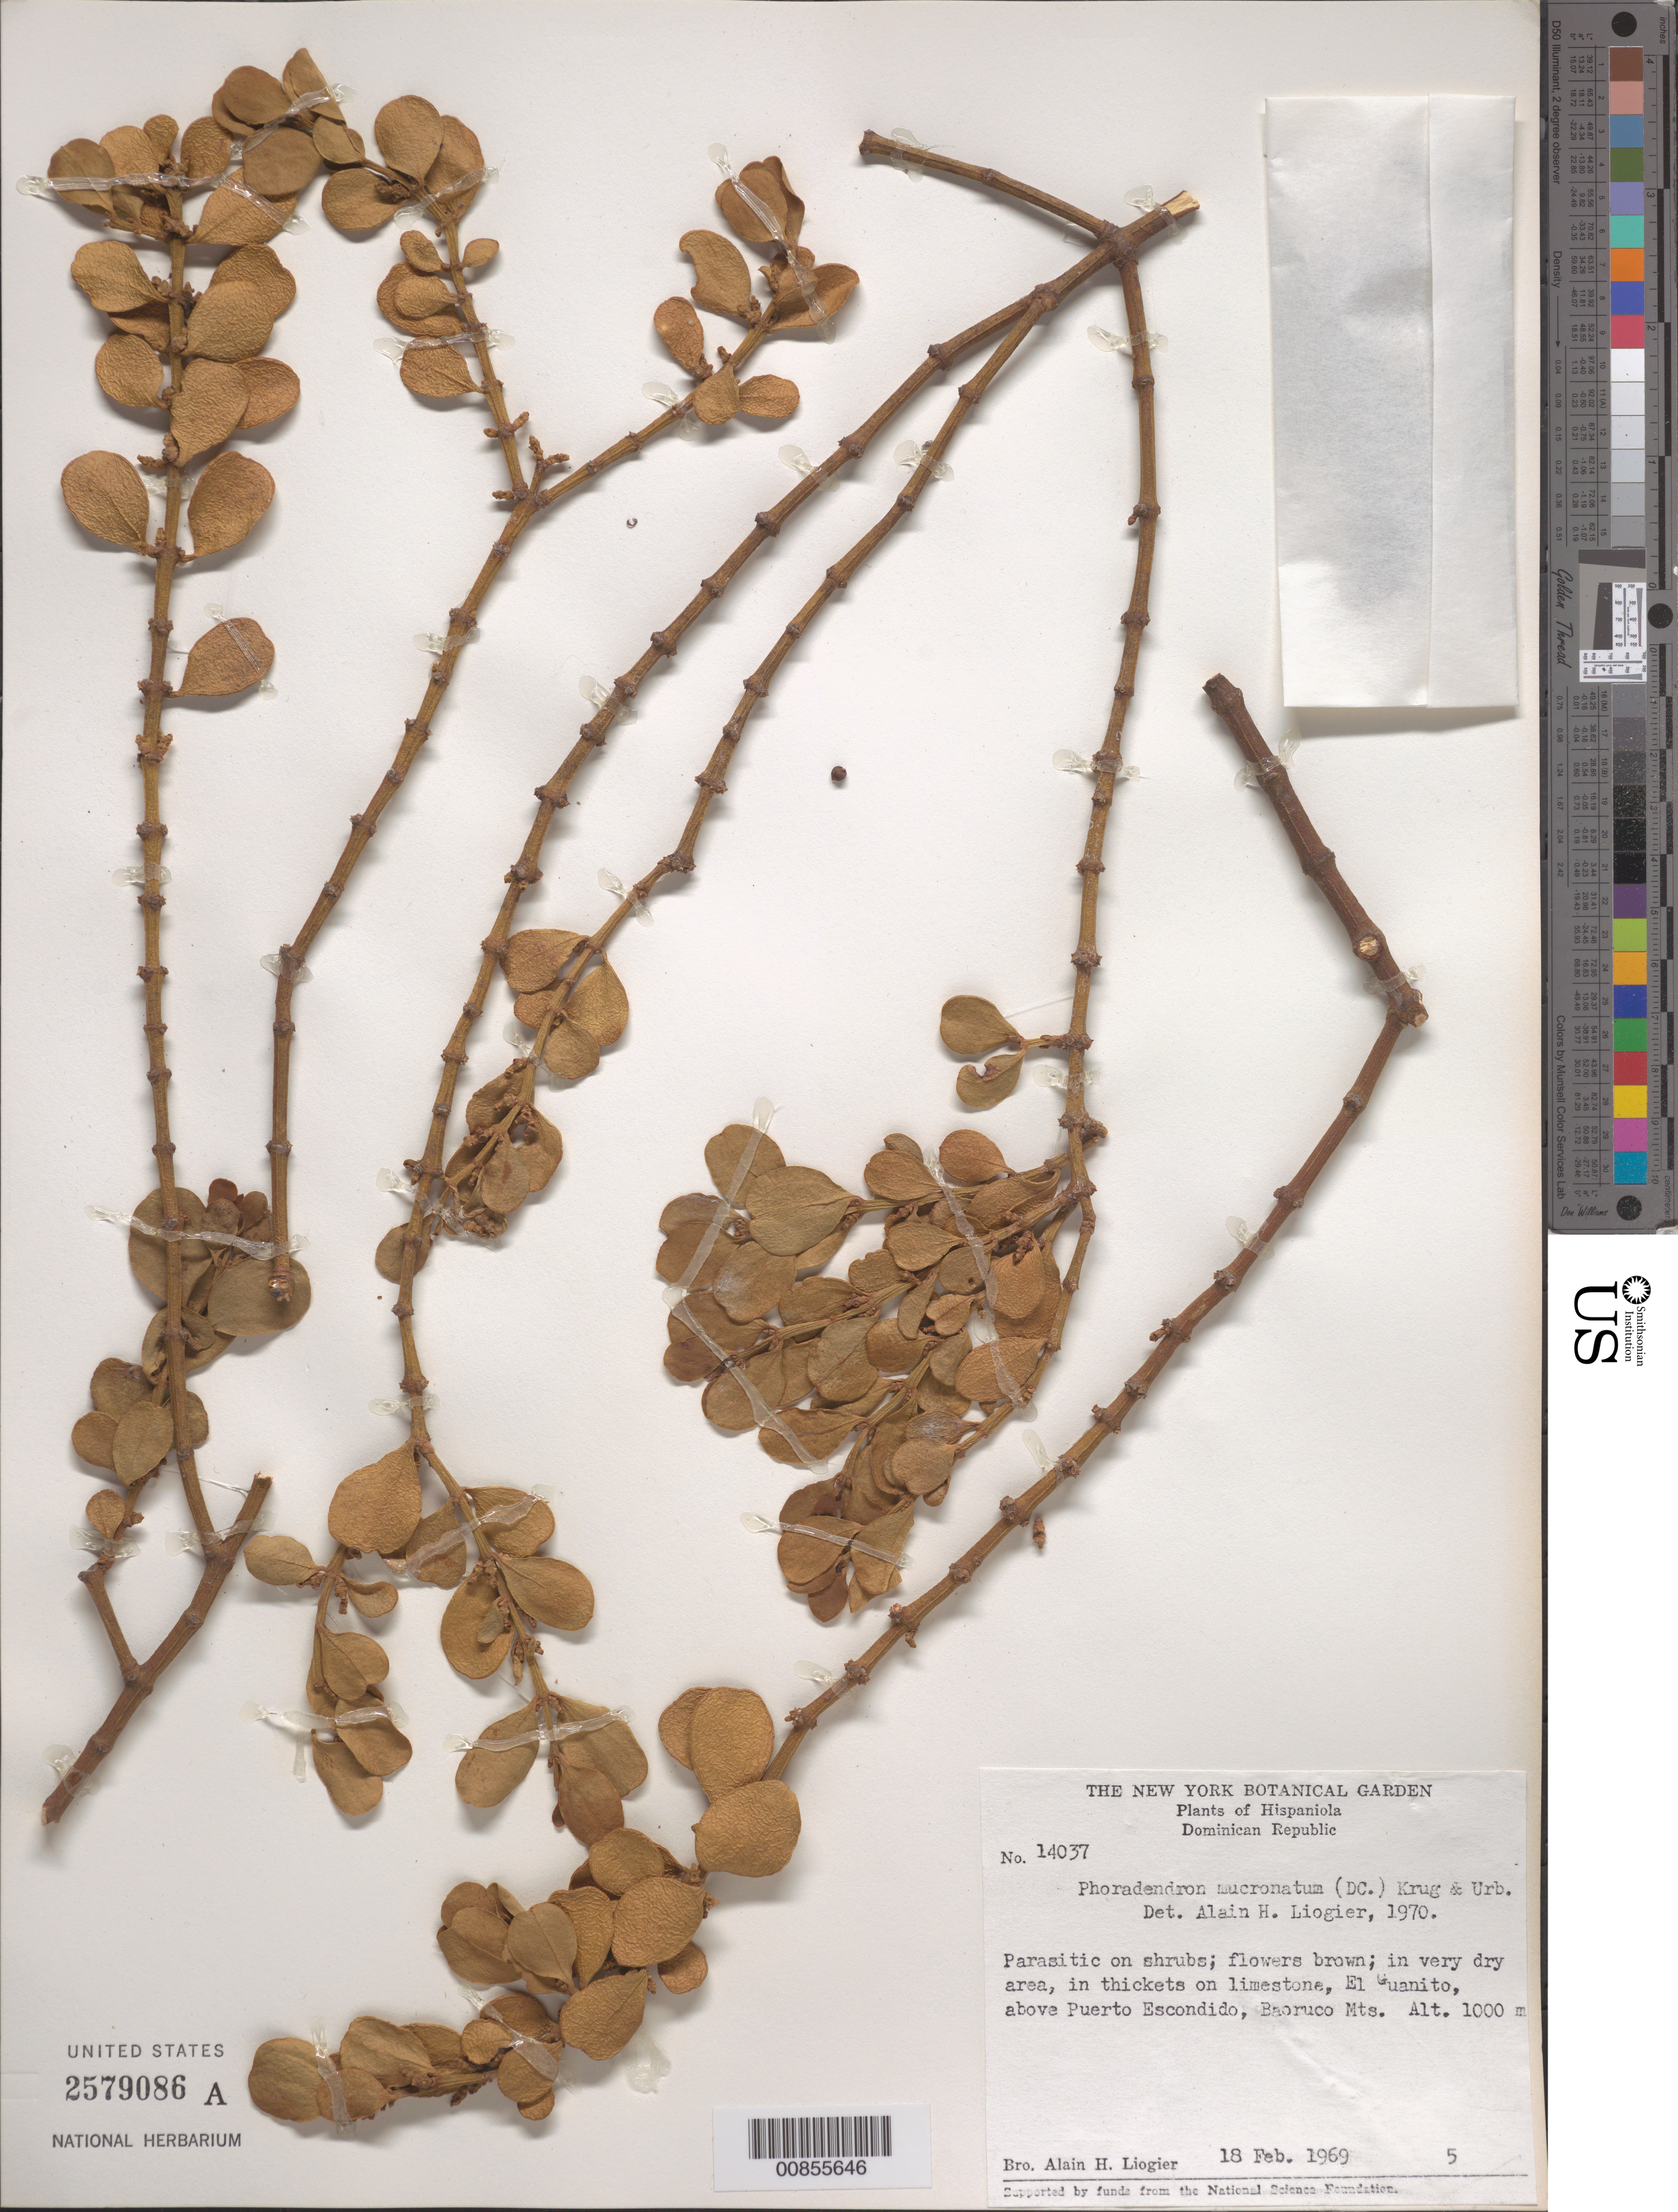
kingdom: Plantae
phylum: Tracheophyta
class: Magnoliopsida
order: Santalales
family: Viscaceae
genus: Phoradendron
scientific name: Phoradendron mucronatum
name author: (DC.) Krug & Urb.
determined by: Liogier, Alain H.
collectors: A. H. Liogier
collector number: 14037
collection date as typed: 18 Feb 1969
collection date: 1969-02-18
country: Dominican Republic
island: Hispaniola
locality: El Guanito, above Puerto Escondido, Baoruco Mts.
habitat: On shrubs. In very dry area, in thickets on limestone.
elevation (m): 1000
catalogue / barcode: US 2579086A